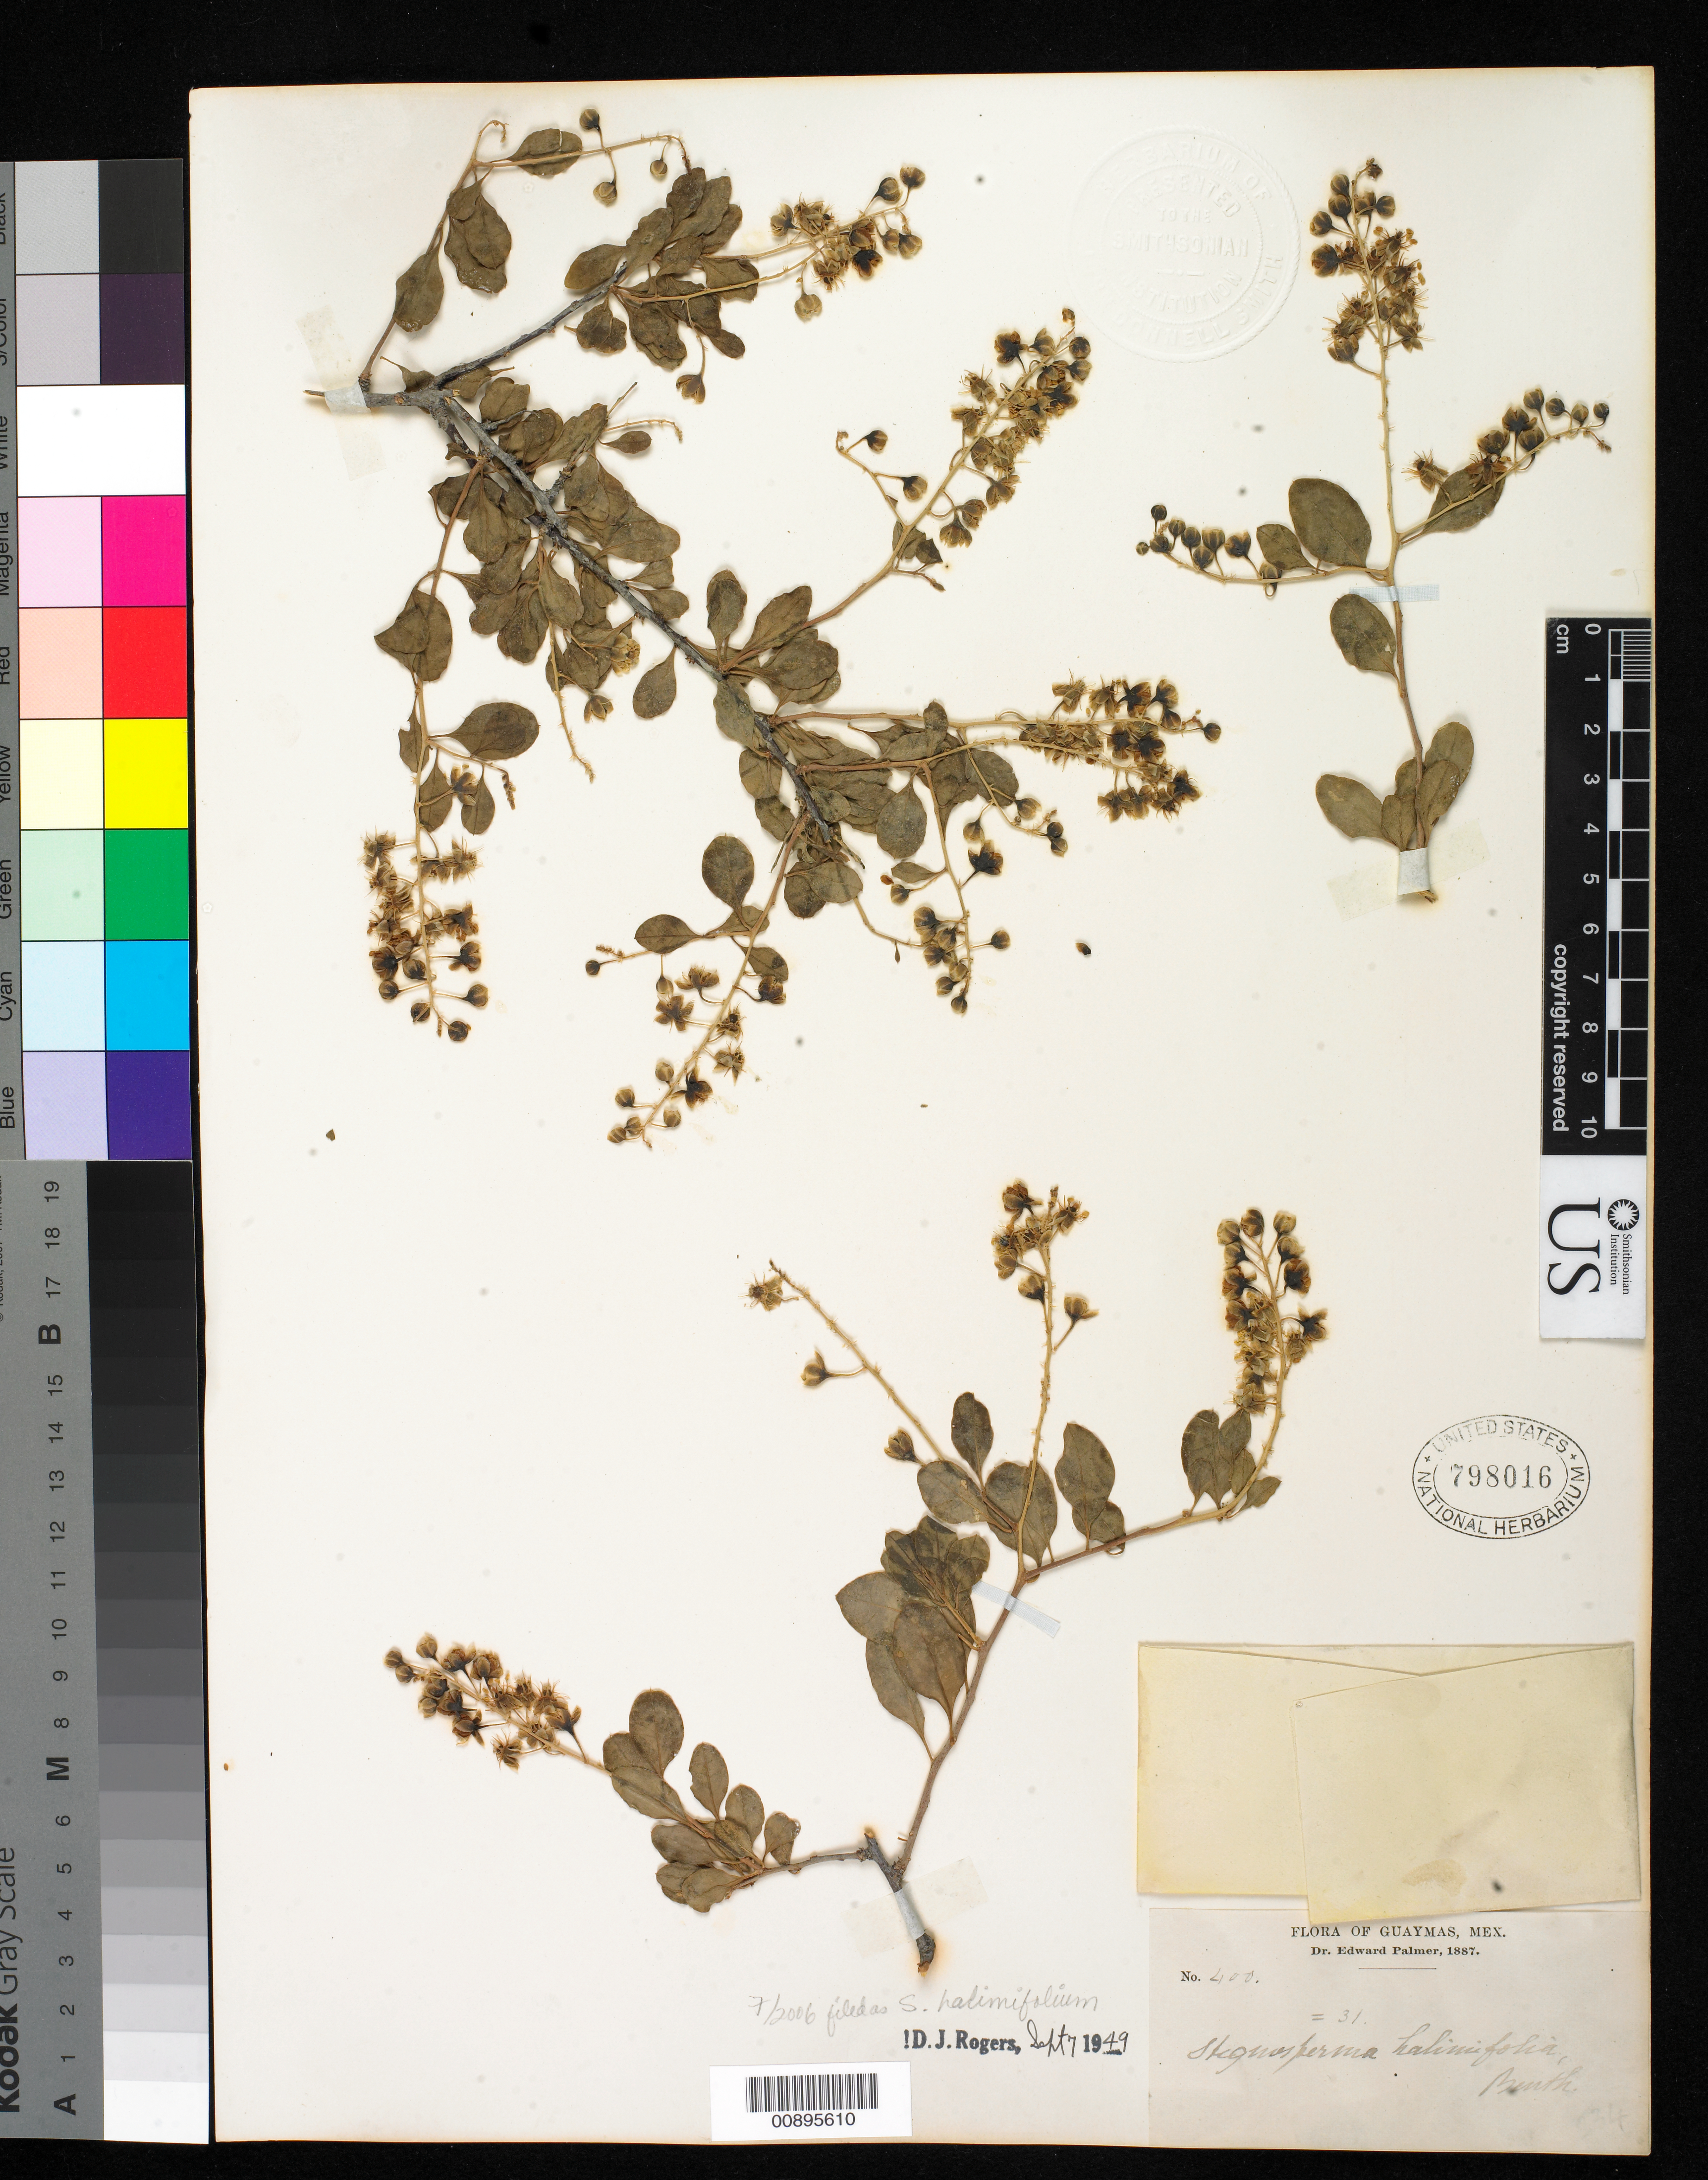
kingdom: Plantae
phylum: Tracheophyta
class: Magnoliopsida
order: Caryophyllales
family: Stegnospermataceae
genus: Stegnosperma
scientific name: Stegnosperma halimifolium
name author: Benth.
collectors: E. Palmer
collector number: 400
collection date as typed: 1887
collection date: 1887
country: Mexico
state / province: Sonora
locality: Guaymas, Sonora.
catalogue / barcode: US 798016